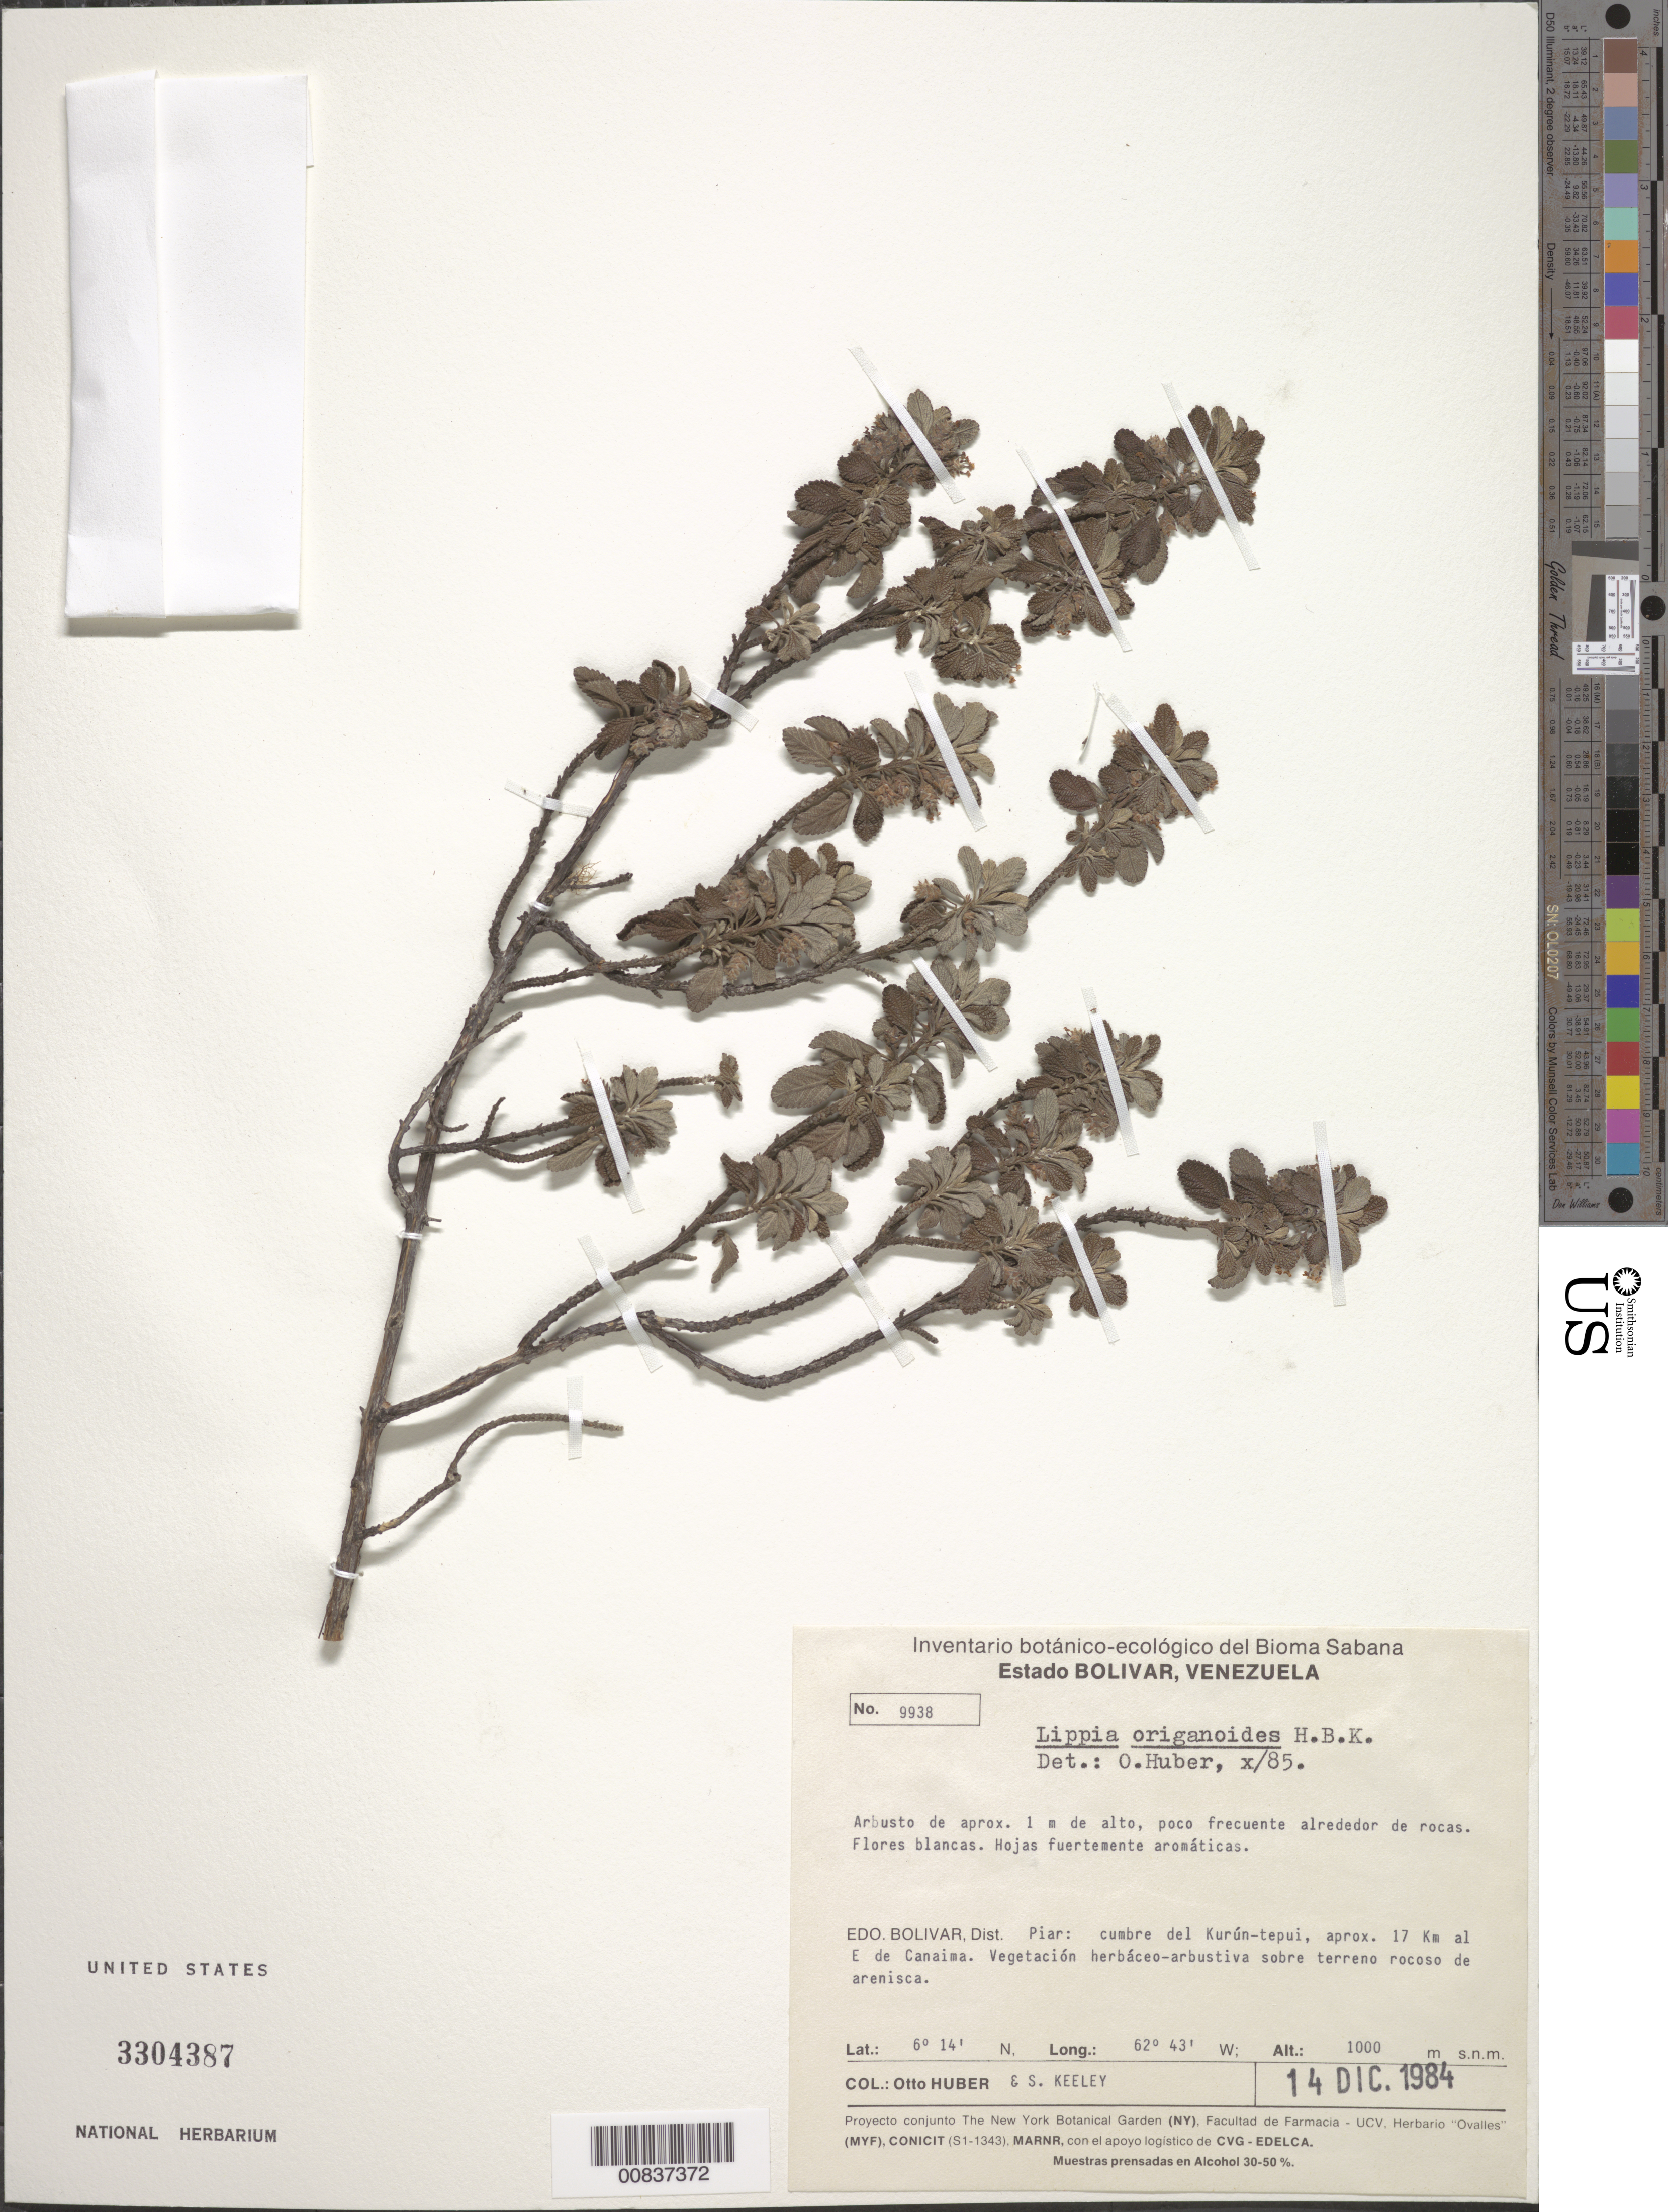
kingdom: Plantae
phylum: Tracheophyta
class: Magnoliopsida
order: Lamiales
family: Verbenaceae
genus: Lippia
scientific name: Lippia origanoides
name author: Kunth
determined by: Huber, Otto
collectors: O. Huber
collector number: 9938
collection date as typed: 14-Dec-84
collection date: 1984-12-14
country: Venezuela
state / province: Bolívar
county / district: Piar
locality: Kurún-tepuí, cumbre, aprox. 17 km al E de Canaima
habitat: Vegetación herbaceo-arbustiva sobre terreno rocoso de arenisca; alrededor de rocas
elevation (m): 1000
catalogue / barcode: US 3304387